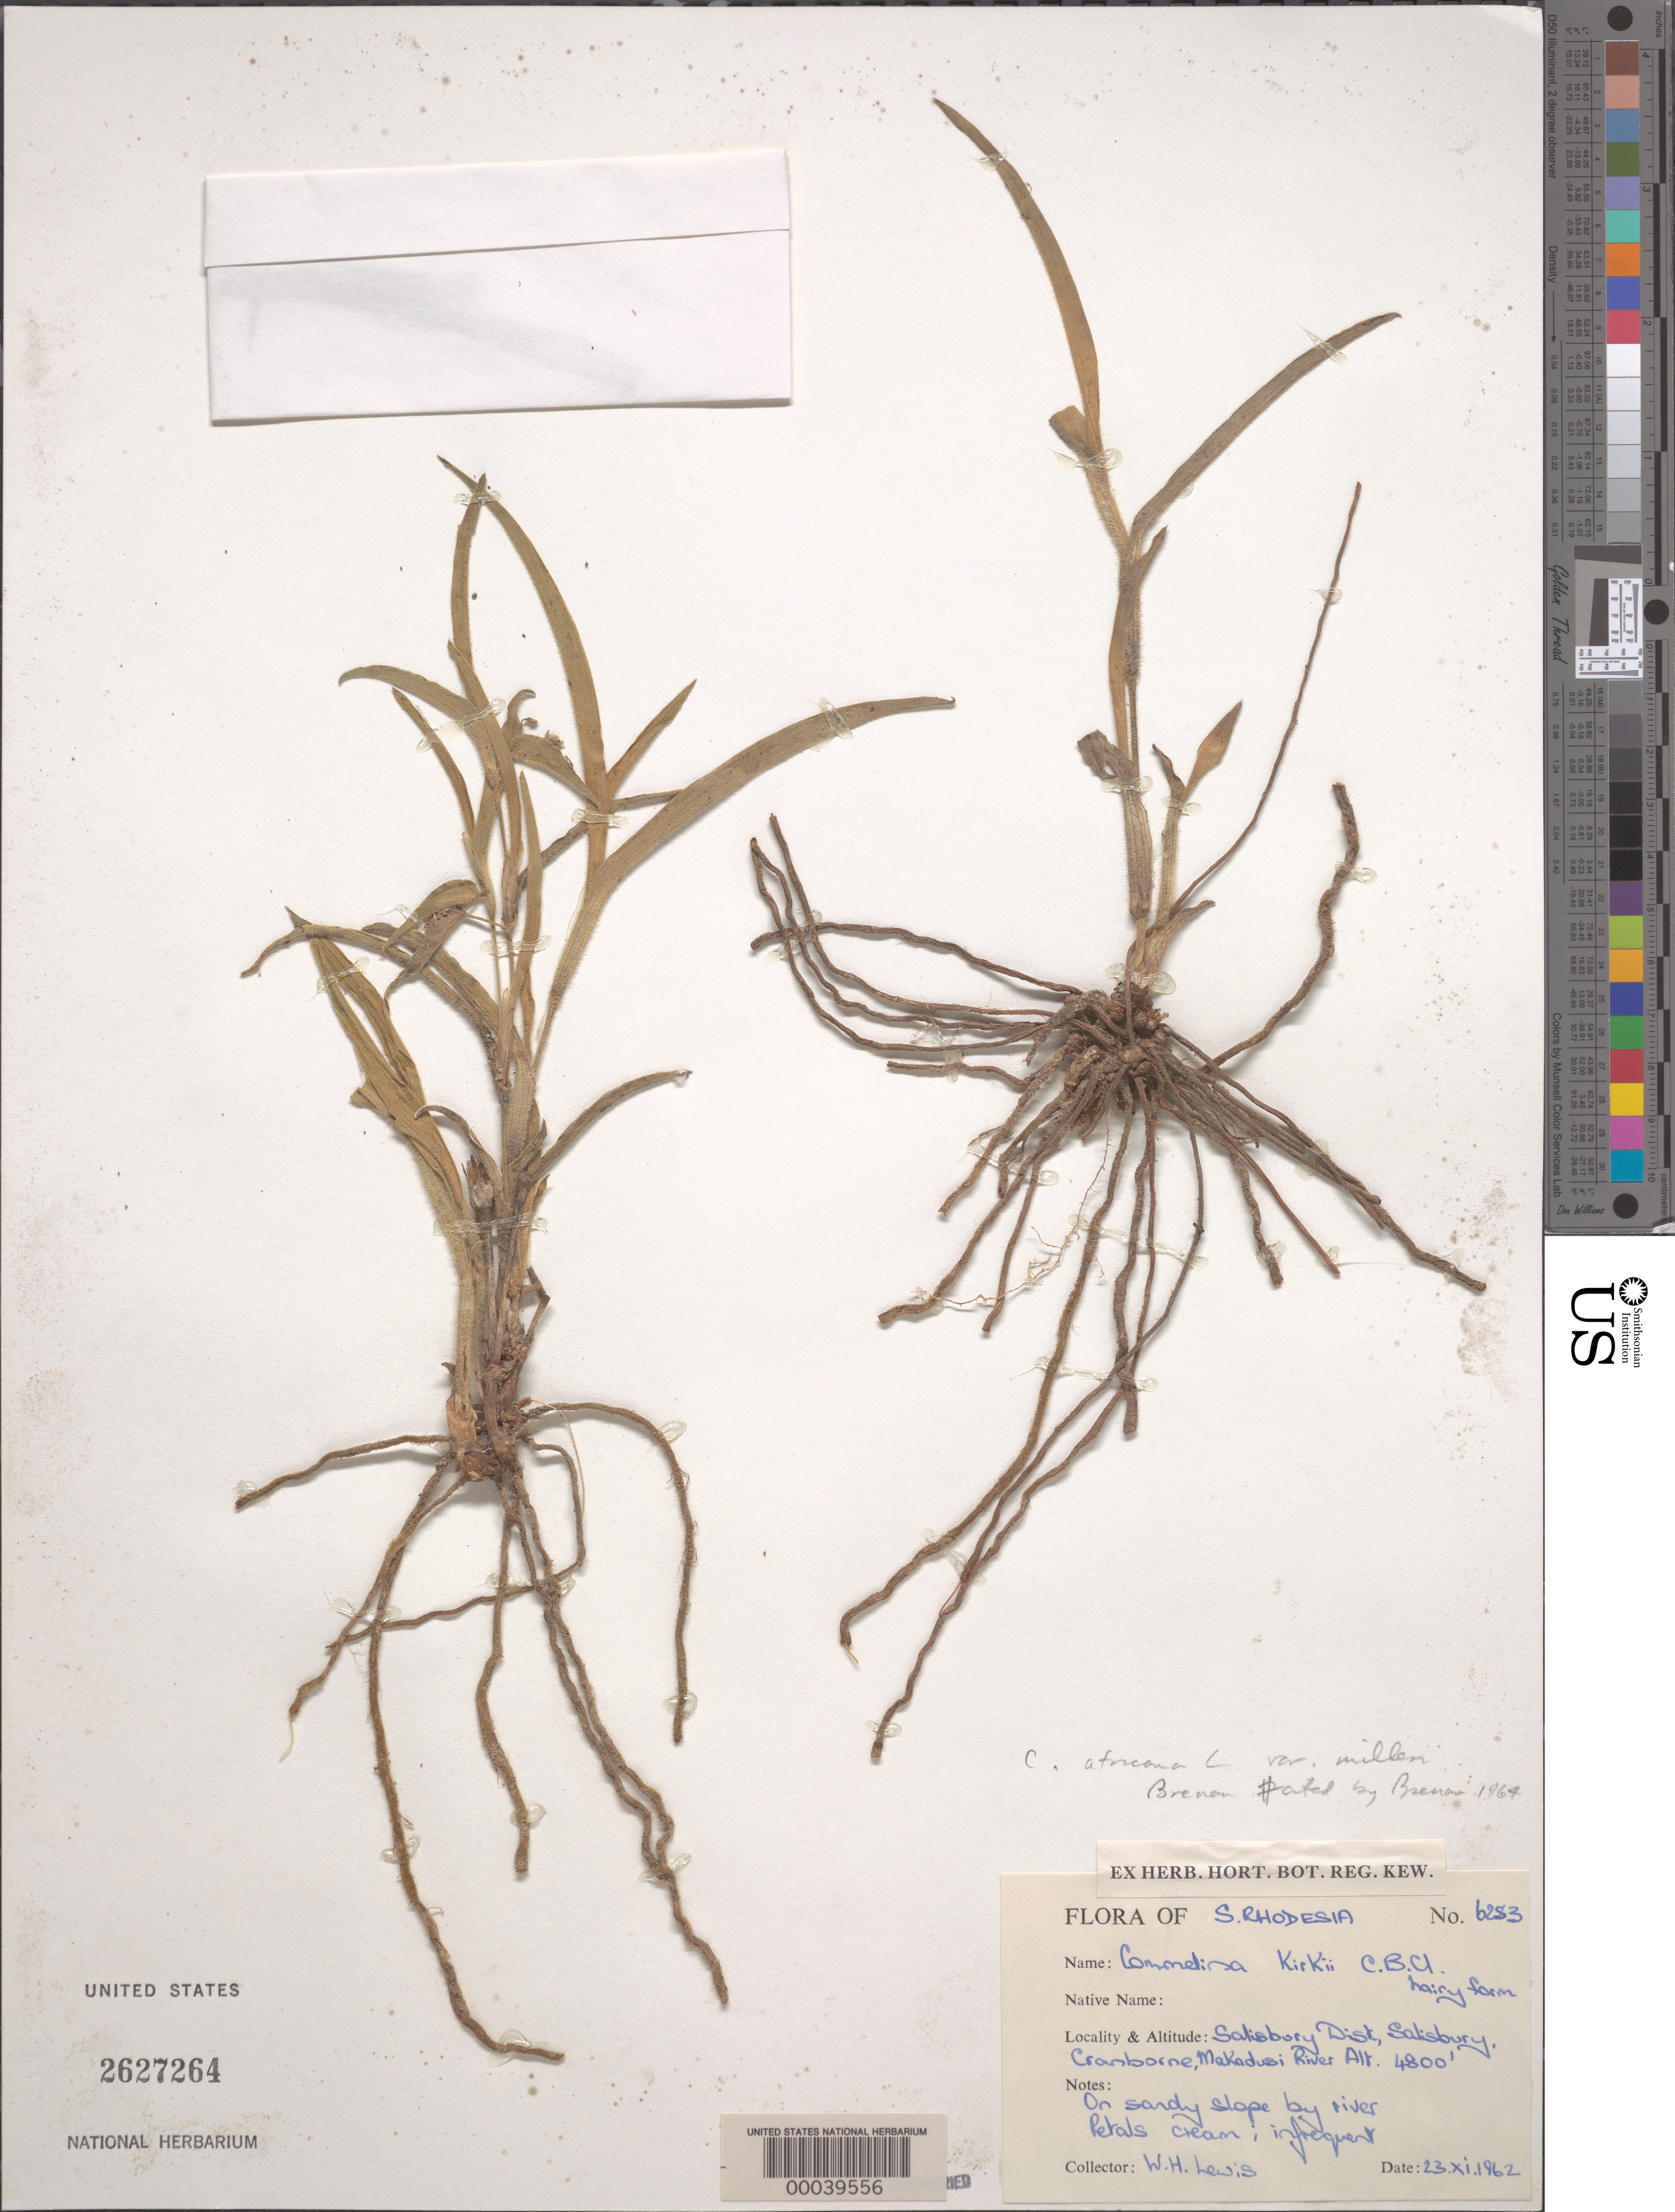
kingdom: Plantae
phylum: Tracheophyta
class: Liliopsida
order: Commelinales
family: Commelinaceae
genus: Commelina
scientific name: Commelina africana var. milleri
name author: Brenan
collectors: W. H. Lewis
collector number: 6253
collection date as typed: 23 Nov 1962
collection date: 1962-11-23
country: Zimbabwe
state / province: Harare (city)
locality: Cranborne, Salisbury, makadus river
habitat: Sandy slope; near river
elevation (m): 1464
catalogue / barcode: US 2627264